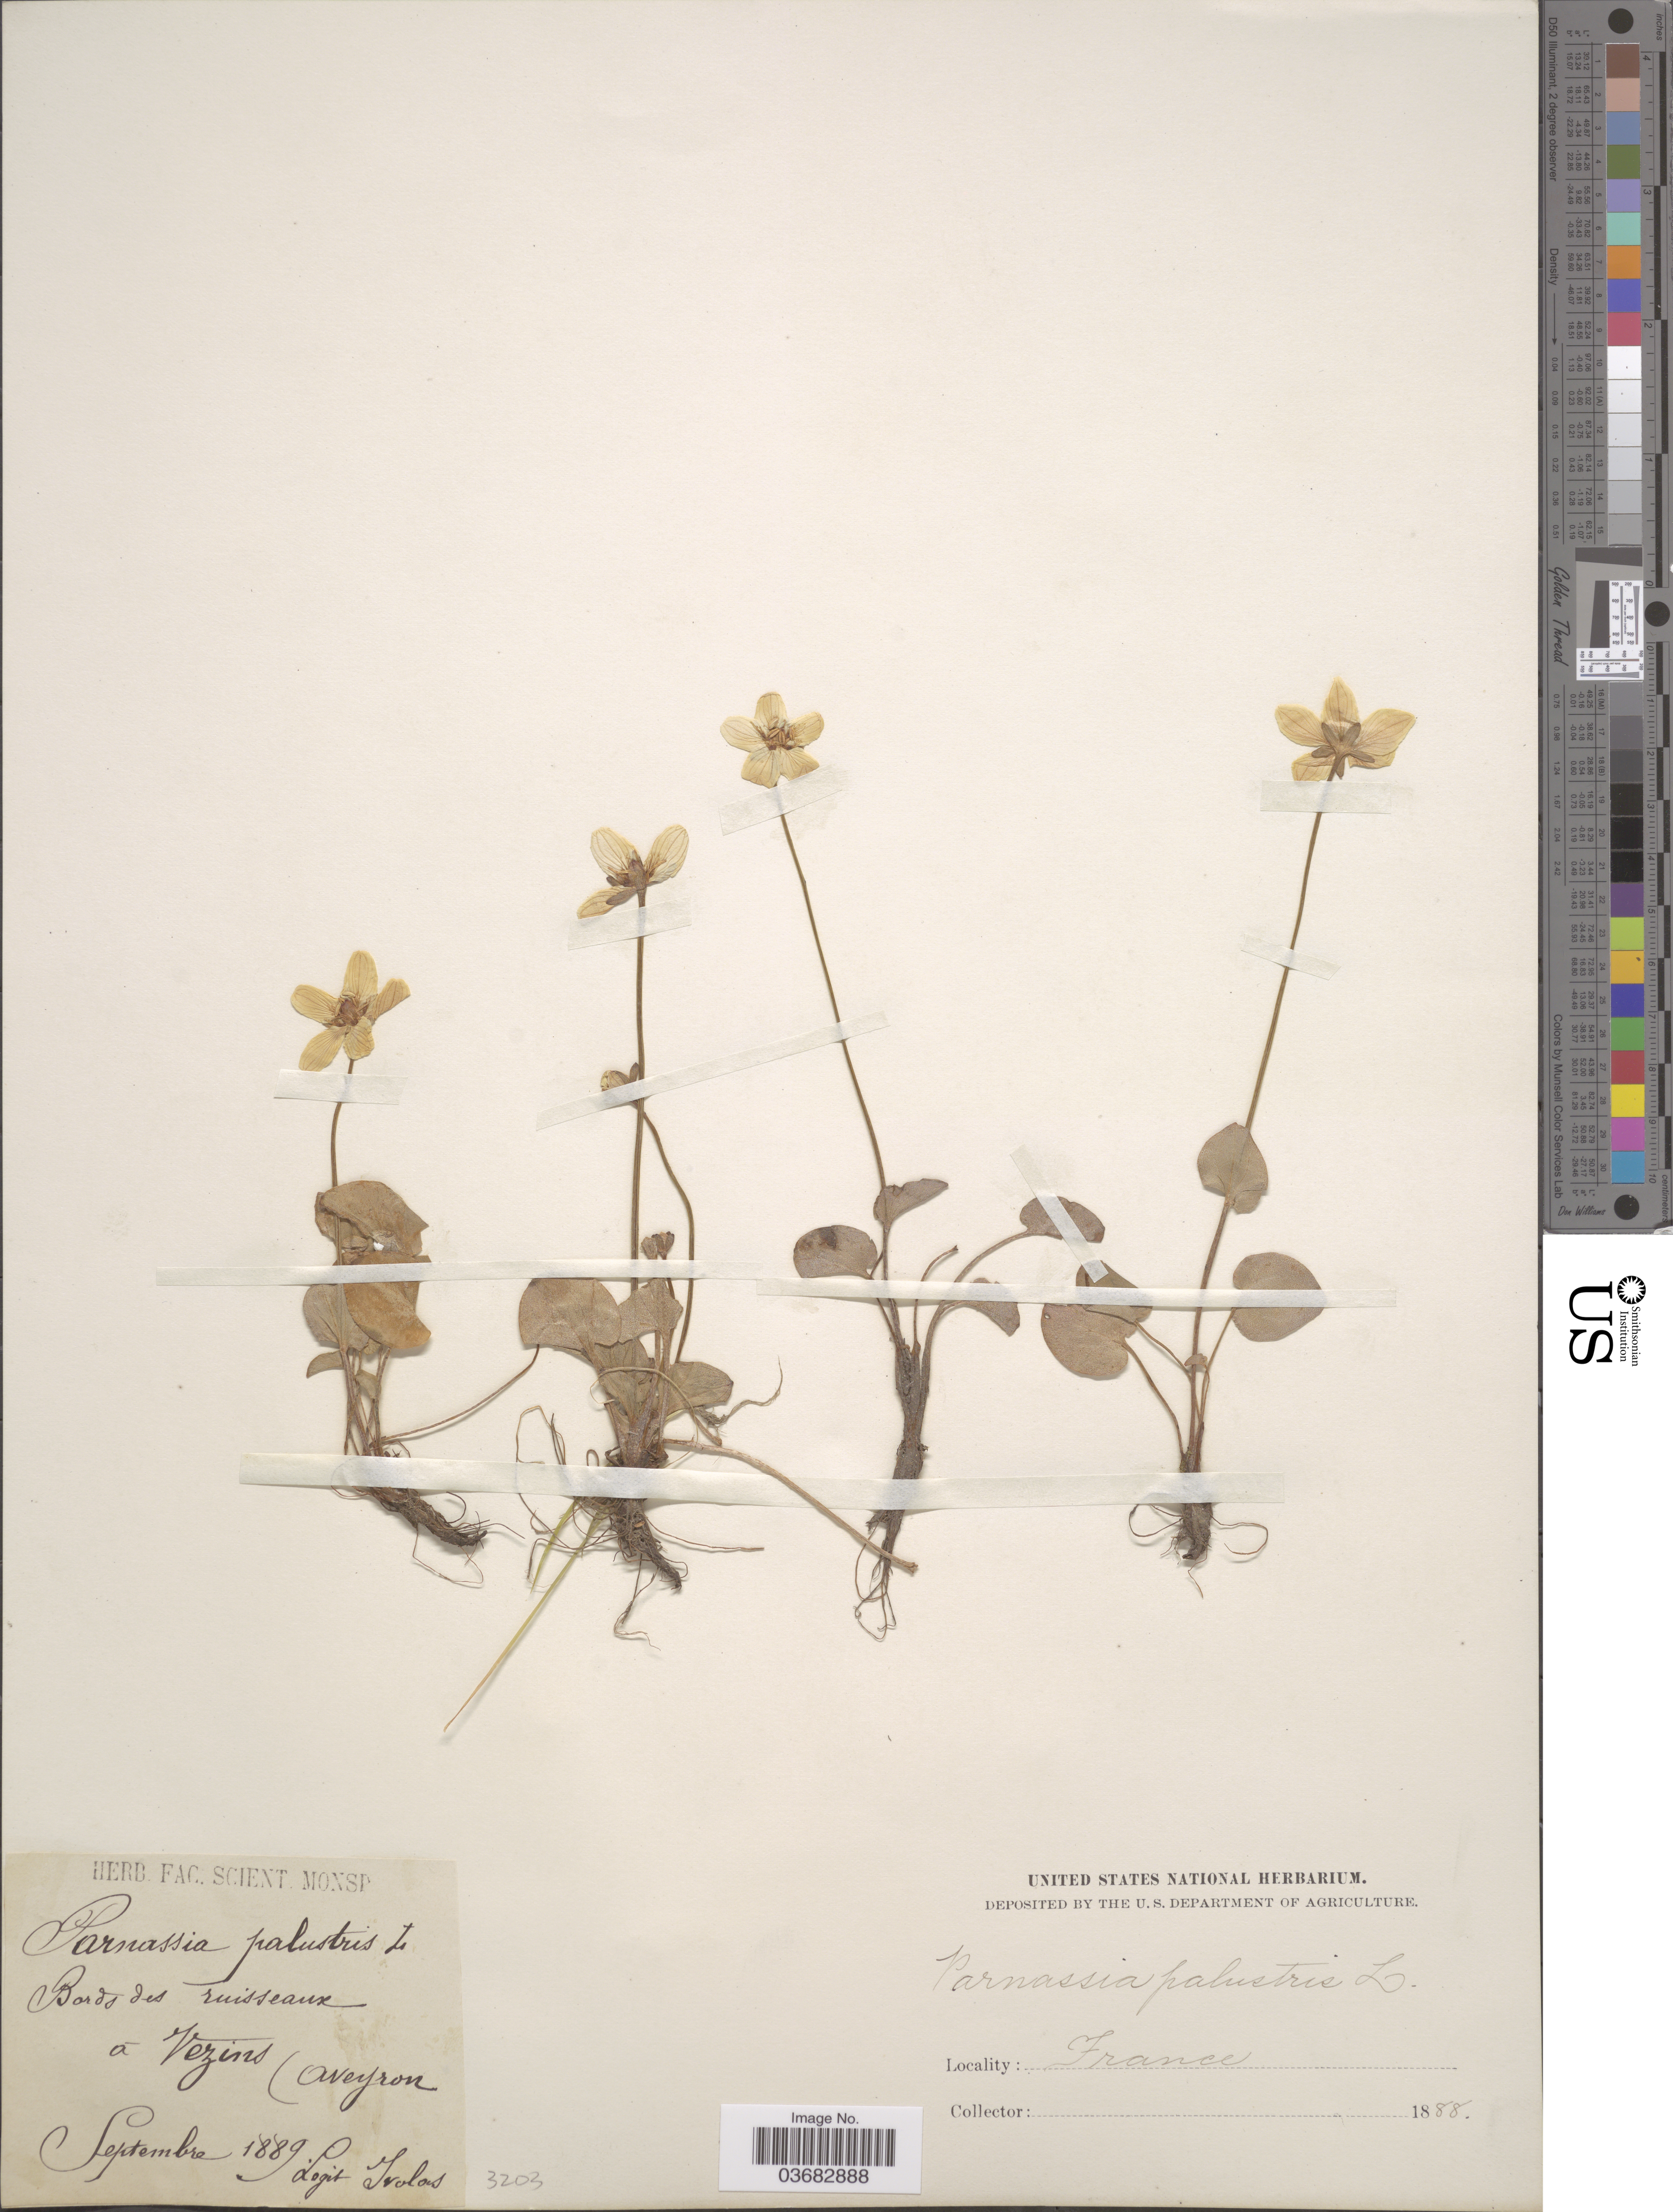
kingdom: Plantae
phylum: Tracheophyta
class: Magnoliopsida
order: Celastrales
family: Parnassiaceae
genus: Parnassia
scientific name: Parnassia palustris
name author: L.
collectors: Ivolas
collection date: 1889-09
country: France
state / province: Occitanie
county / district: Aveyron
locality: Bords des ruisseaux à Vezins (Aveyron).